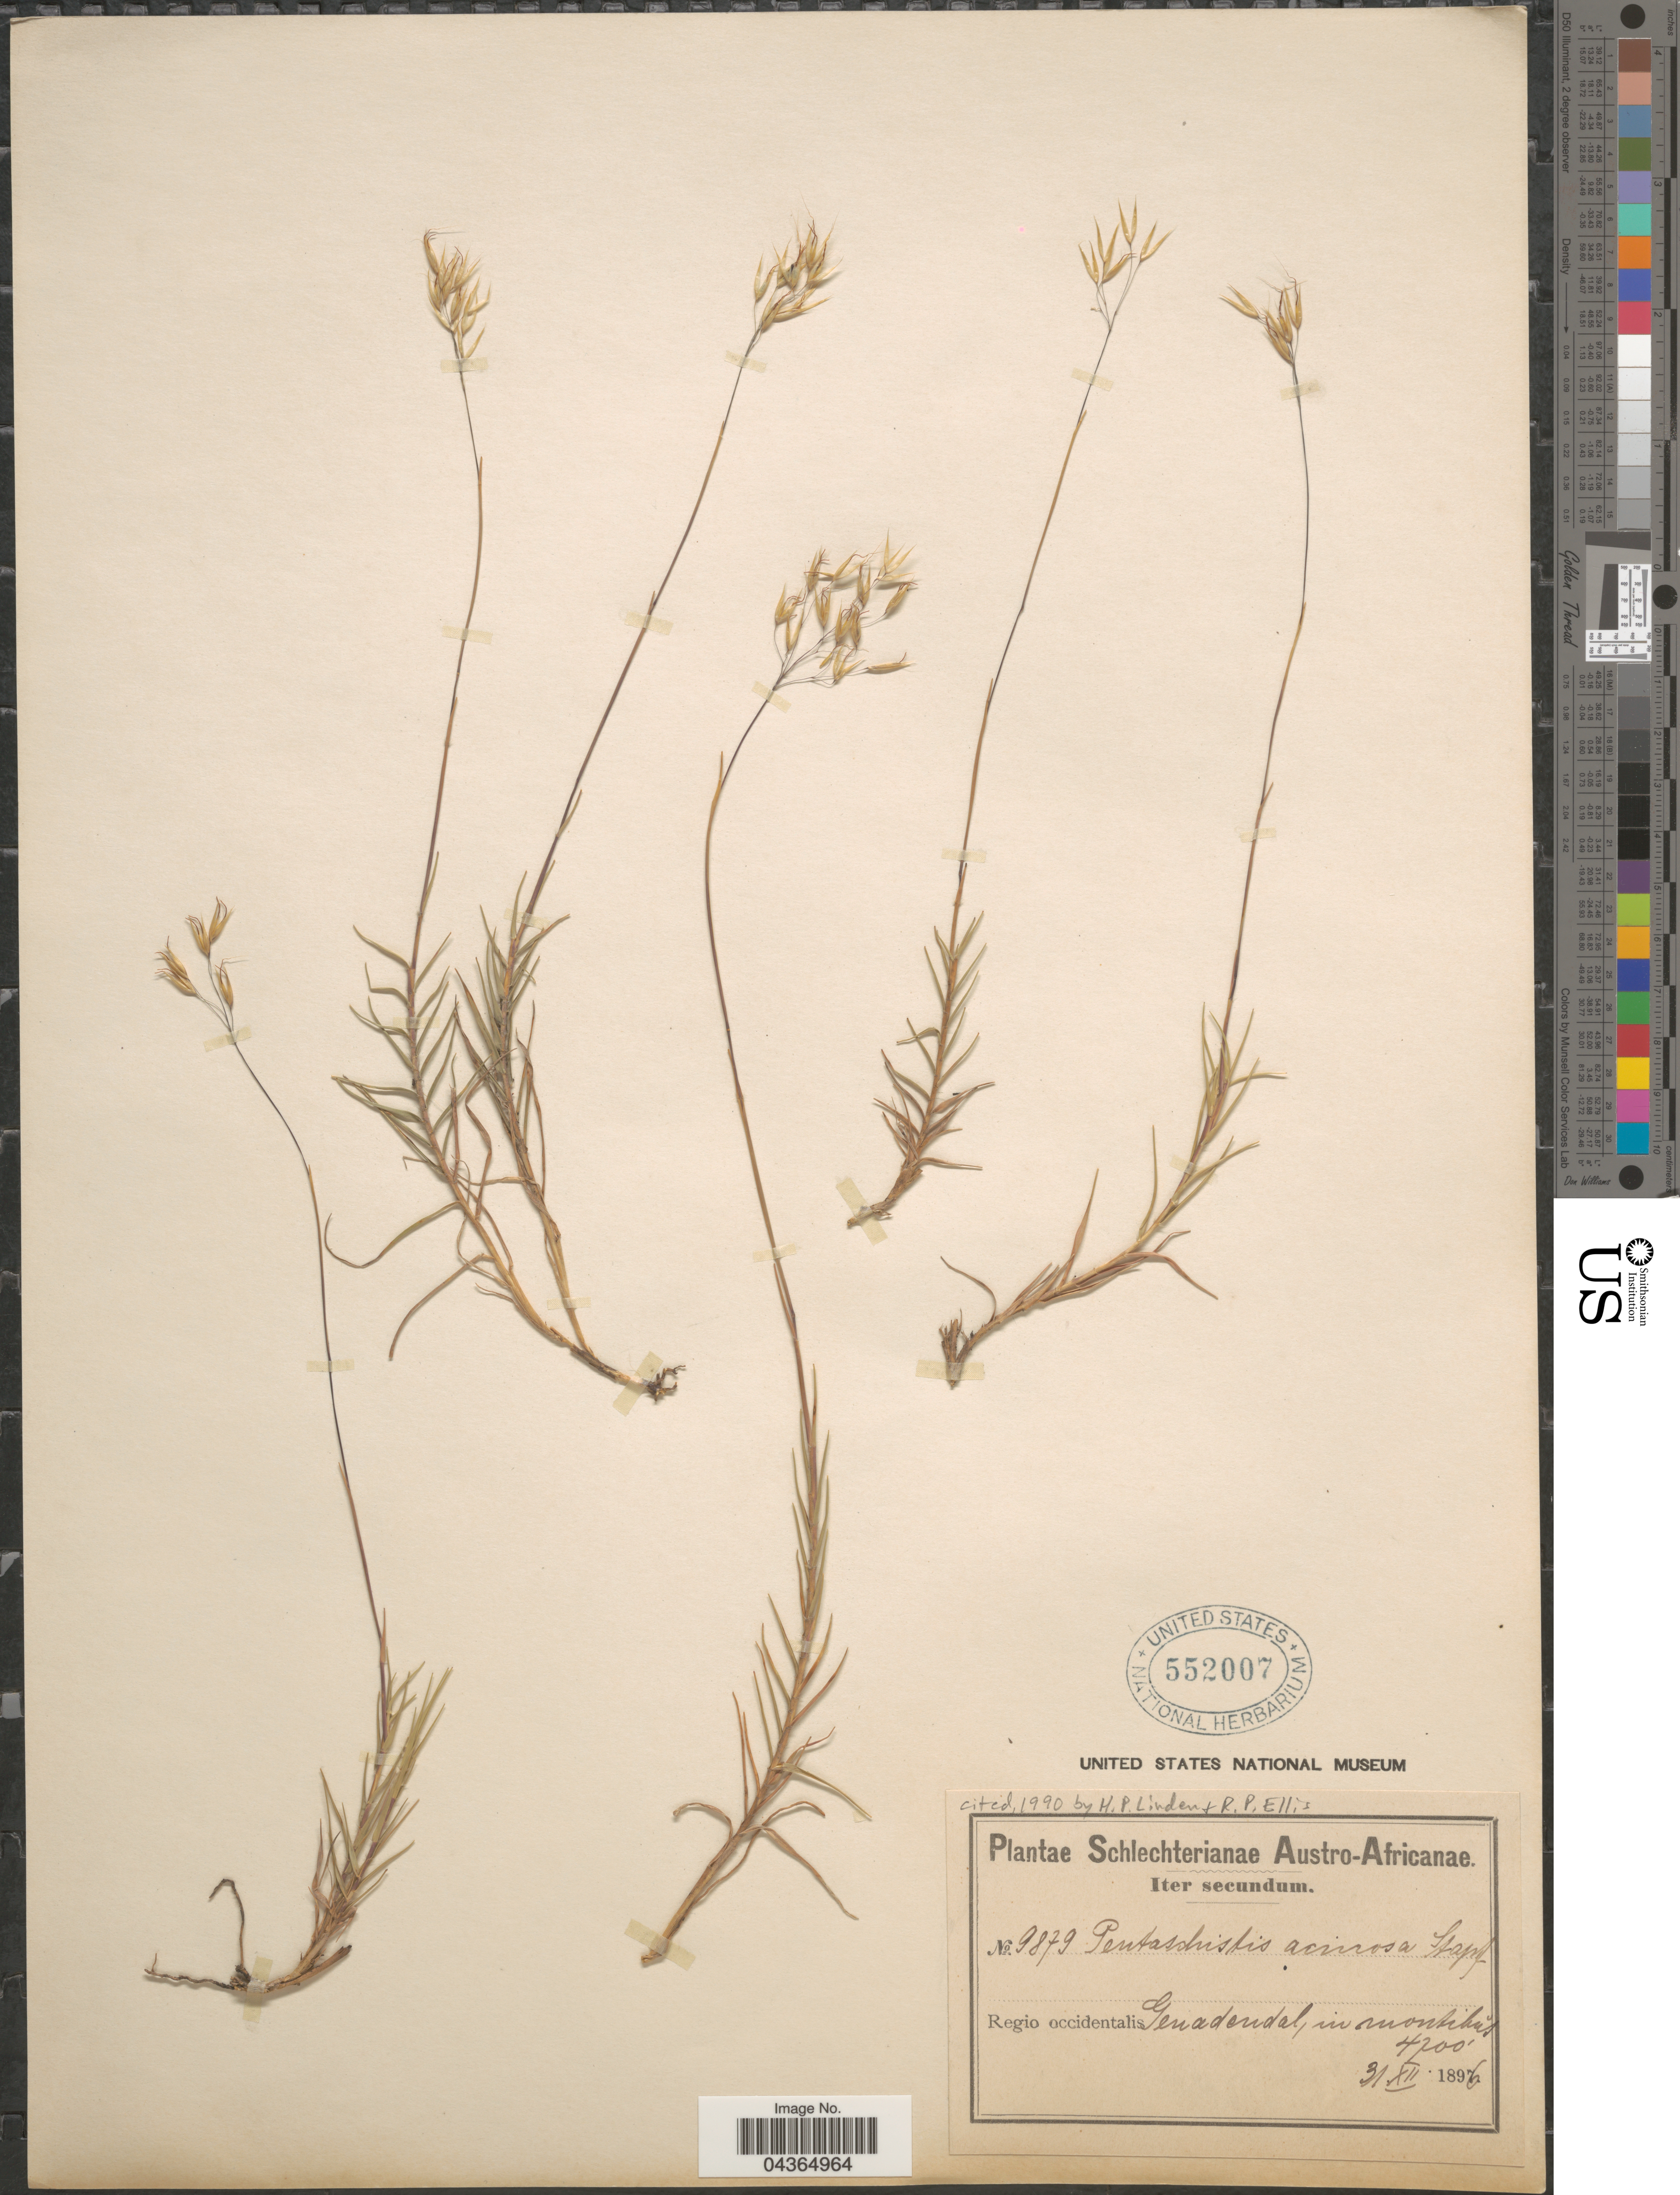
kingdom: Plantae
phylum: Tracheophyta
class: Liliopsida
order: Poales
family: Poaceae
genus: Pentameris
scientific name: Pentameris acinosa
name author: (Stapf) Galley & H.P. Linder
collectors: Schlechter, --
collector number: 9879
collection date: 1896-12-31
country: South Africa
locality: Austro-Africanae. Regio occidentalis Genadendal, in montibus.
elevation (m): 1433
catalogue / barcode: US 552007